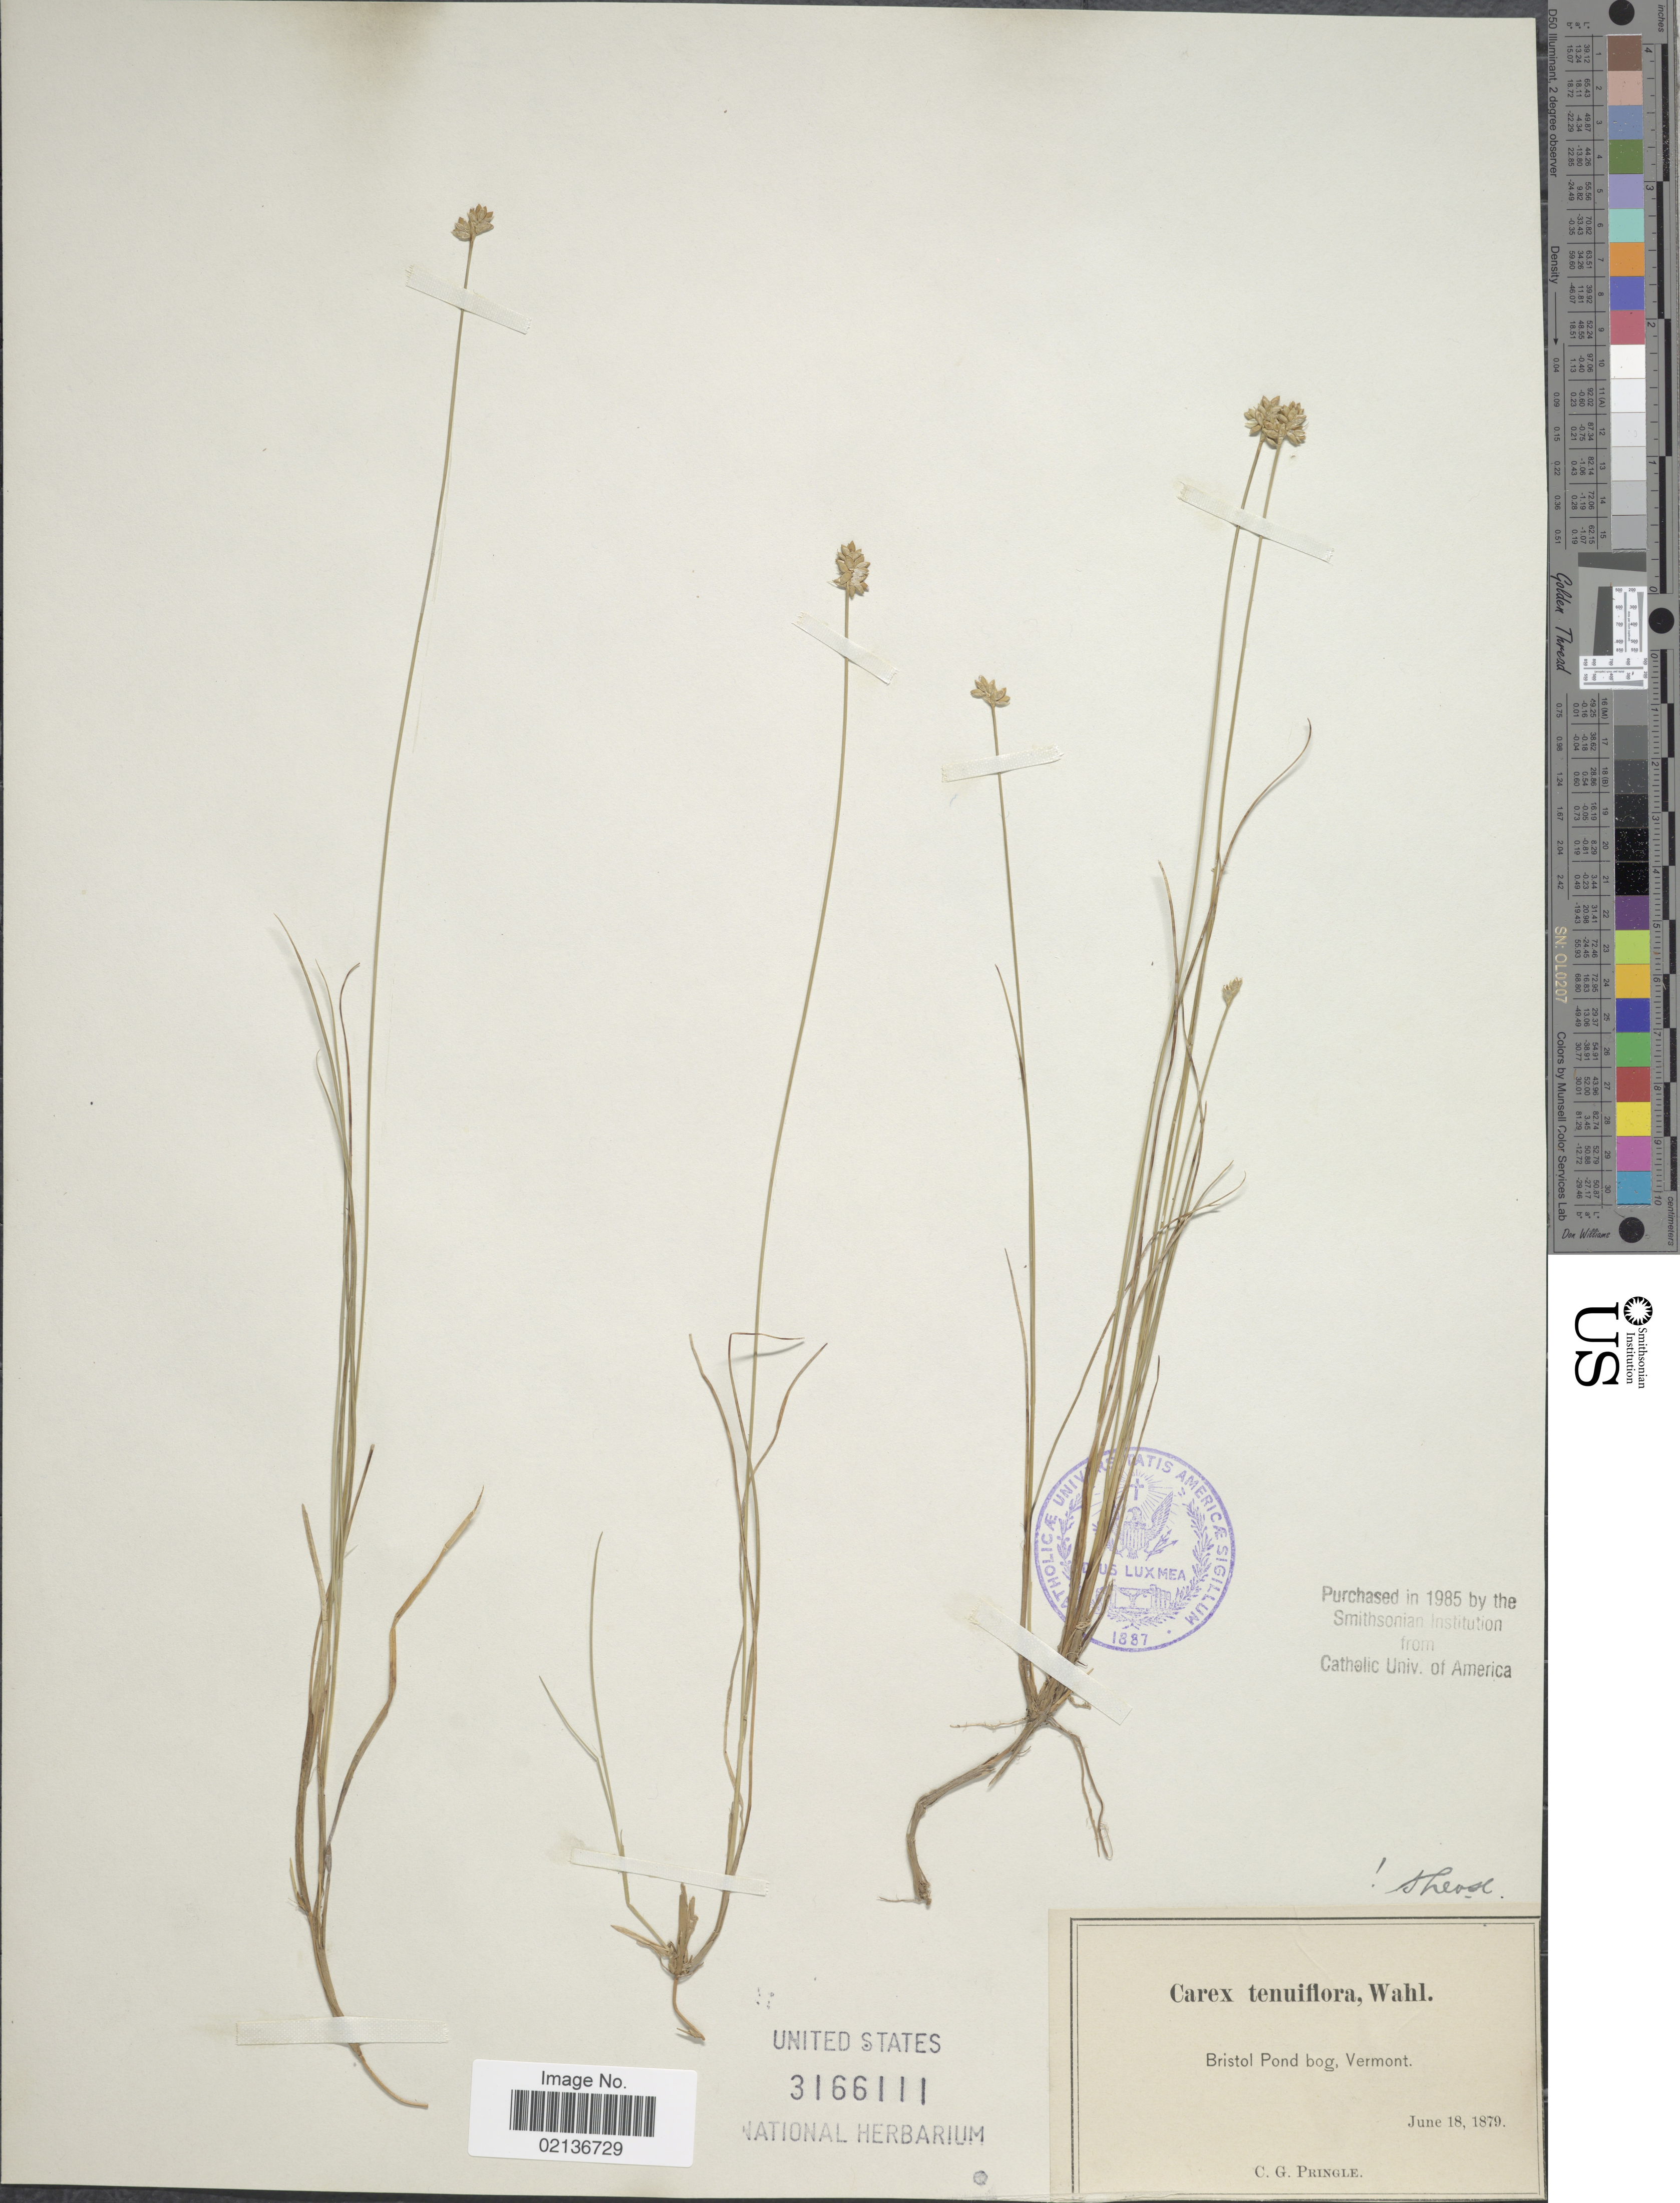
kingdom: Plantae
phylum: Tracheophyta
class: Liliopsida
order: Poales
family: Cyperaceae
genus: Carex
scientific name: Carex tenuiflora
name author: Wahlenb.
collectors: C. G. Pringle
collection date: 1879-06-18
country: United States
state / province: Vermont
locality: Bristol Pond bog, Vermont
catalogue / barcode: US 3166111